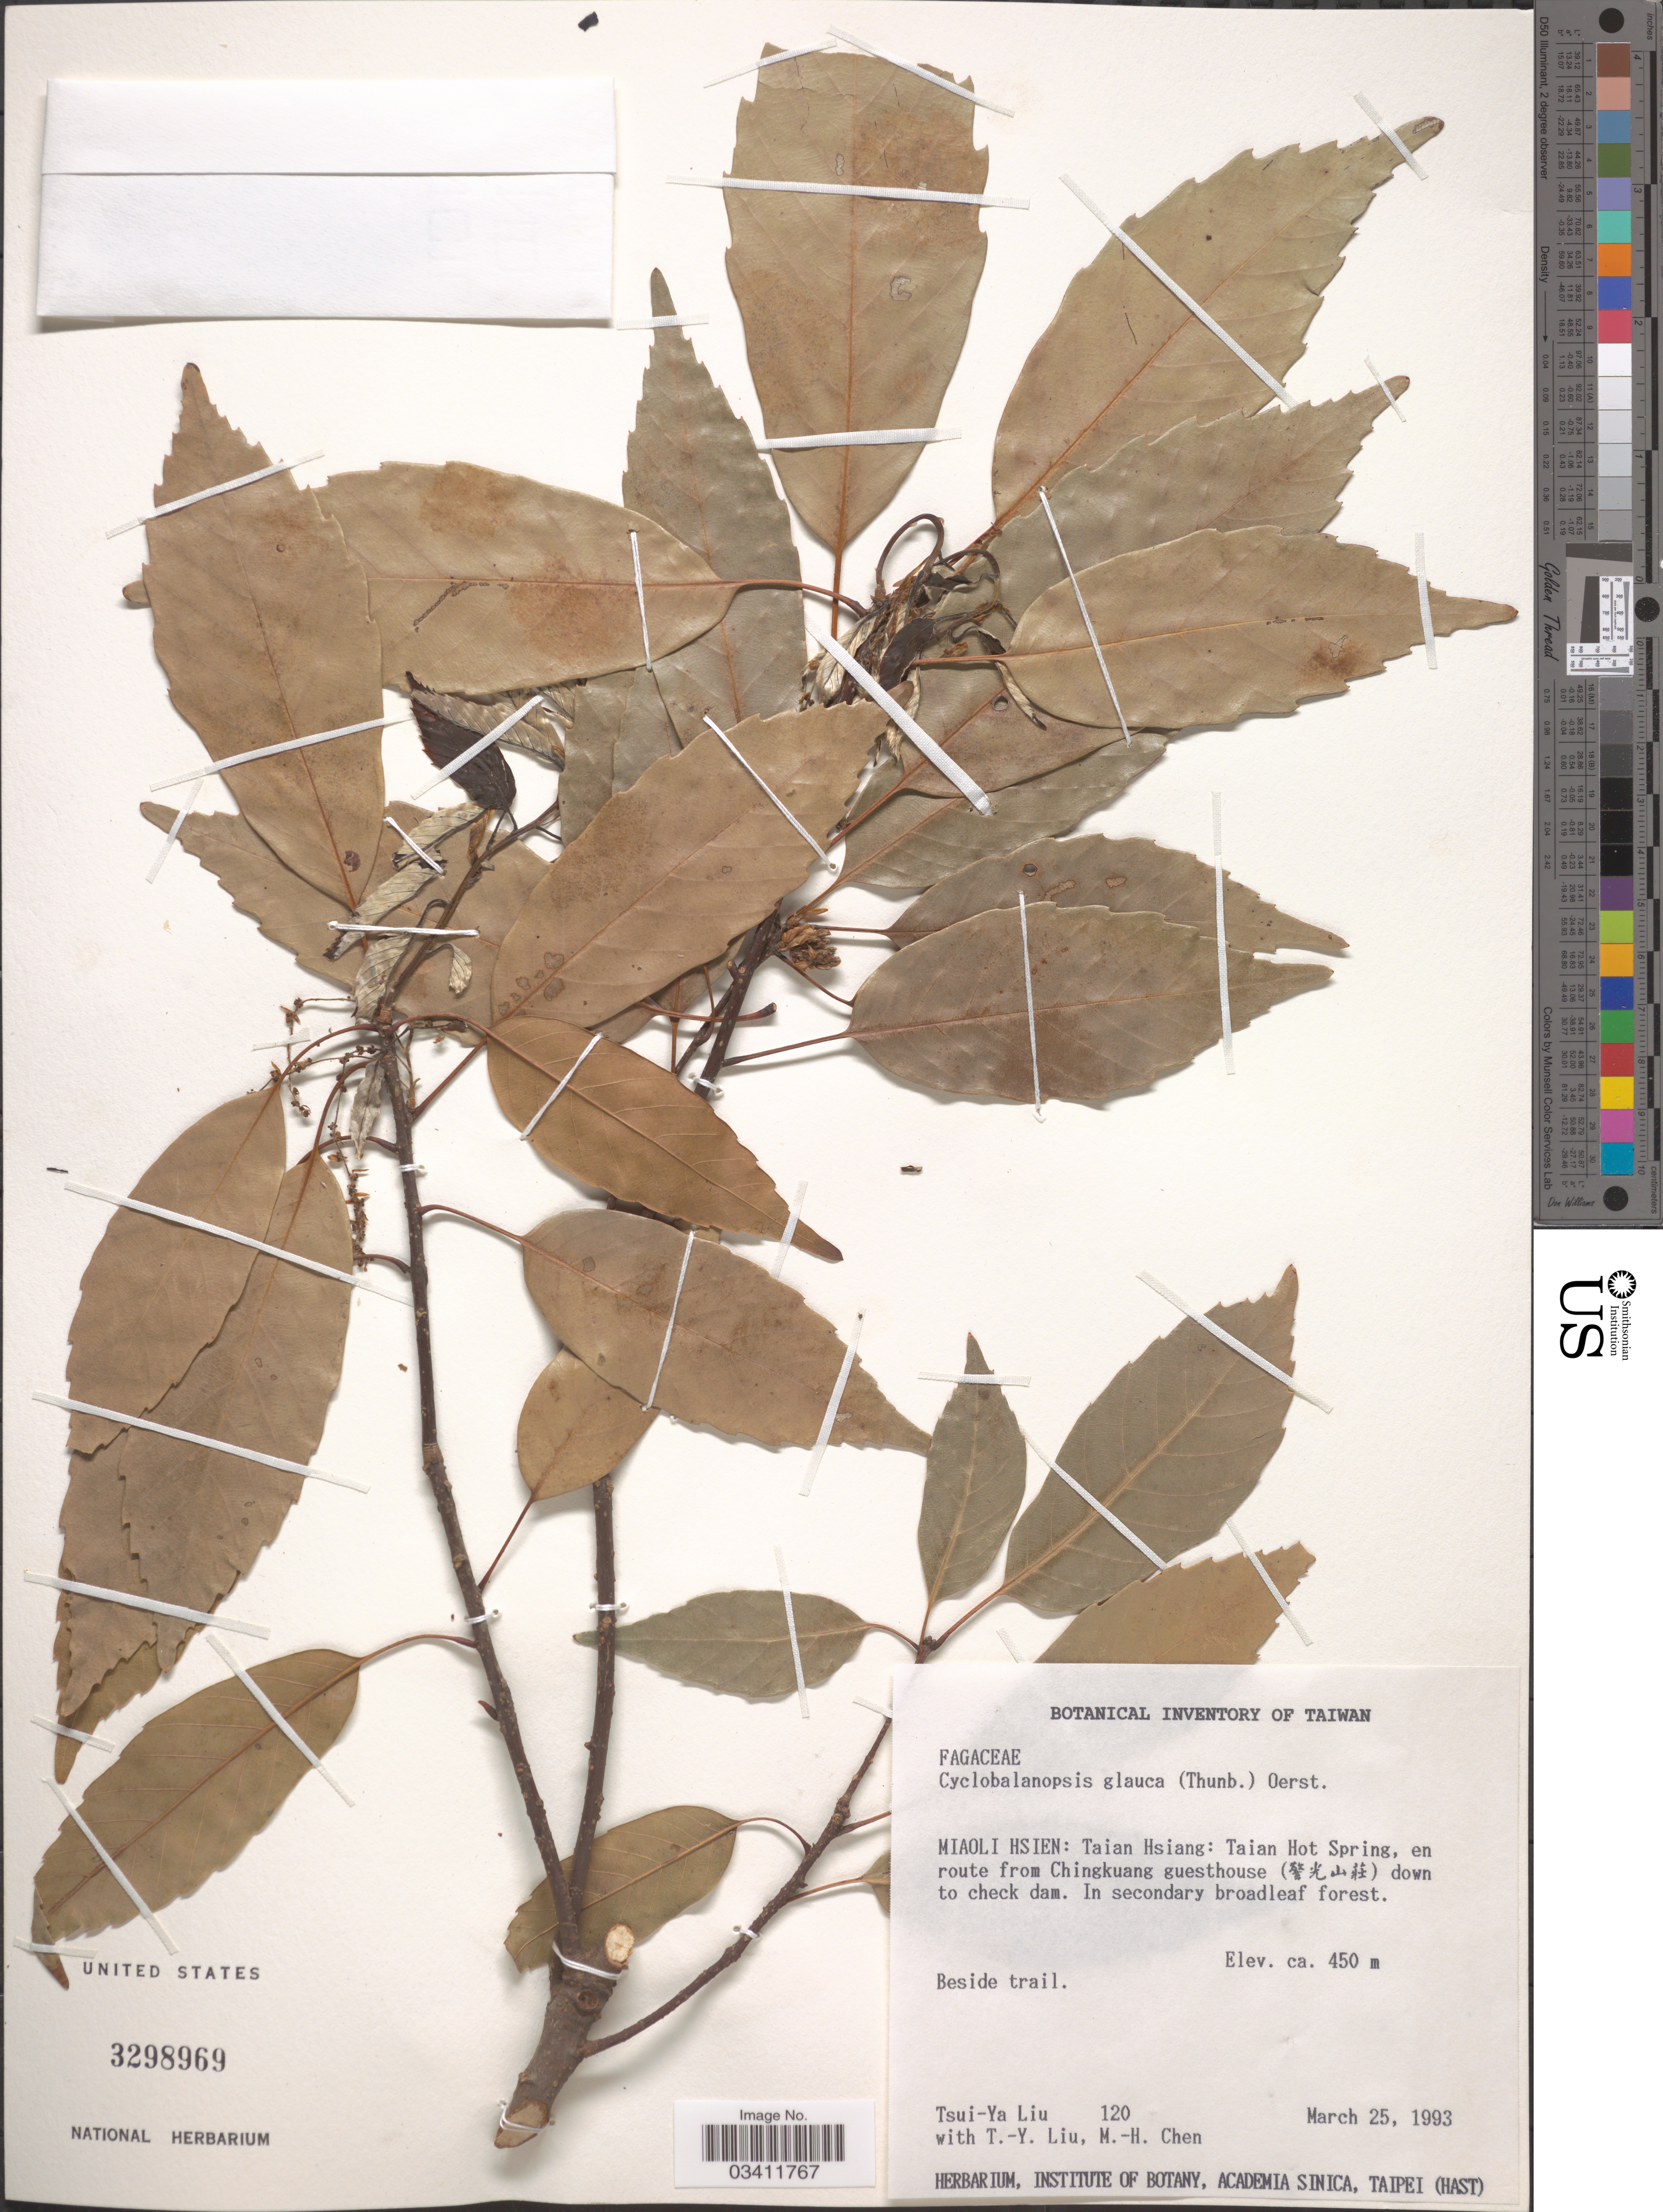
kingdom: Plantae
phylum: Tracheophyta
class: Magnoliopsida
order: Fagales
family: Fagaceae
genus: Quercus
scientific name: Quercus glauca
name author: Thunb.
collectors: T. Lui, T. Lui & M. H. Chen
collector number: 120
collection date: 1993-03-25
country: Taiwan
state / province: Miaoli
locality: Miaoli Hsien: Taian Hsiang: Taian Hot Spring, en route from Chingkuang guesthouse (X) down to check dam.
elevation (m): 450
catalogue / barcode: US 3298969